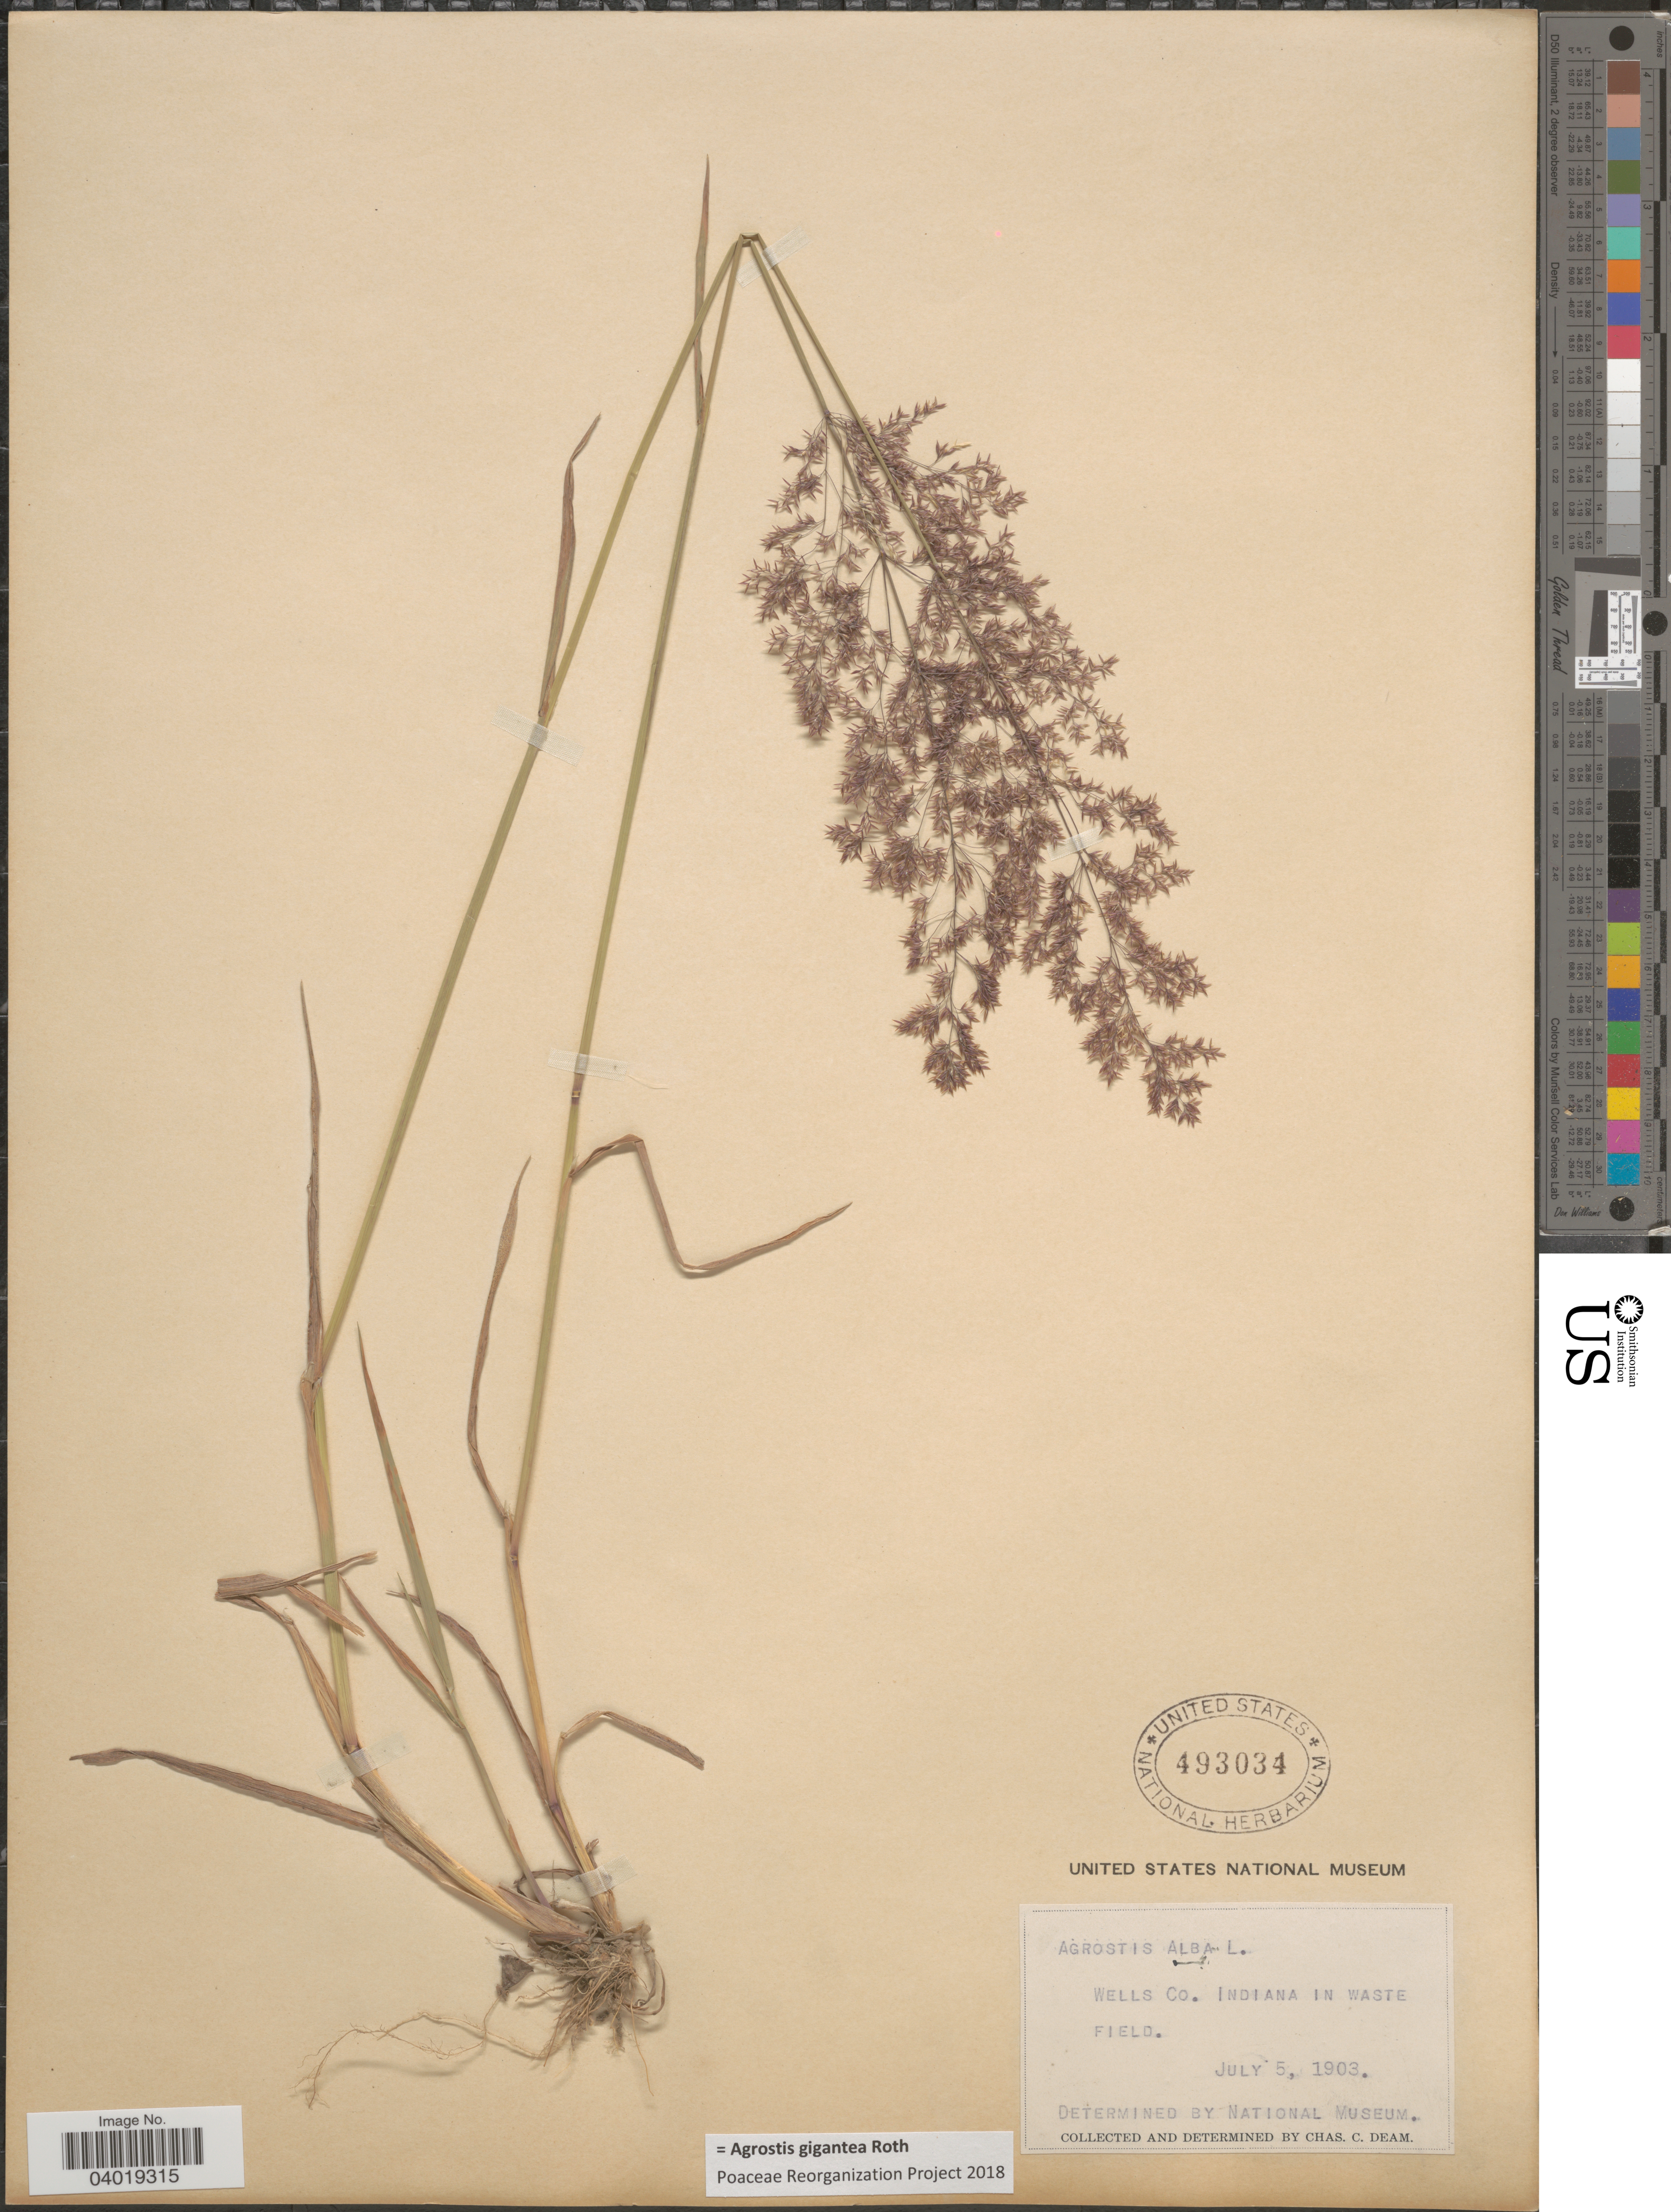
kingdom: Plantae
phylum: Tracheophyta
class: Liliopsida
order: Poales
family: Poaceae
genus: Agrostis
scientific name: Agrostis gigantea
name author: Roth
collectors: C. C. Deam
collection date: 1903-07-05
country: United States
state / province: Indiana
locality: Wells Co.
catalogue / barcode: US 493034